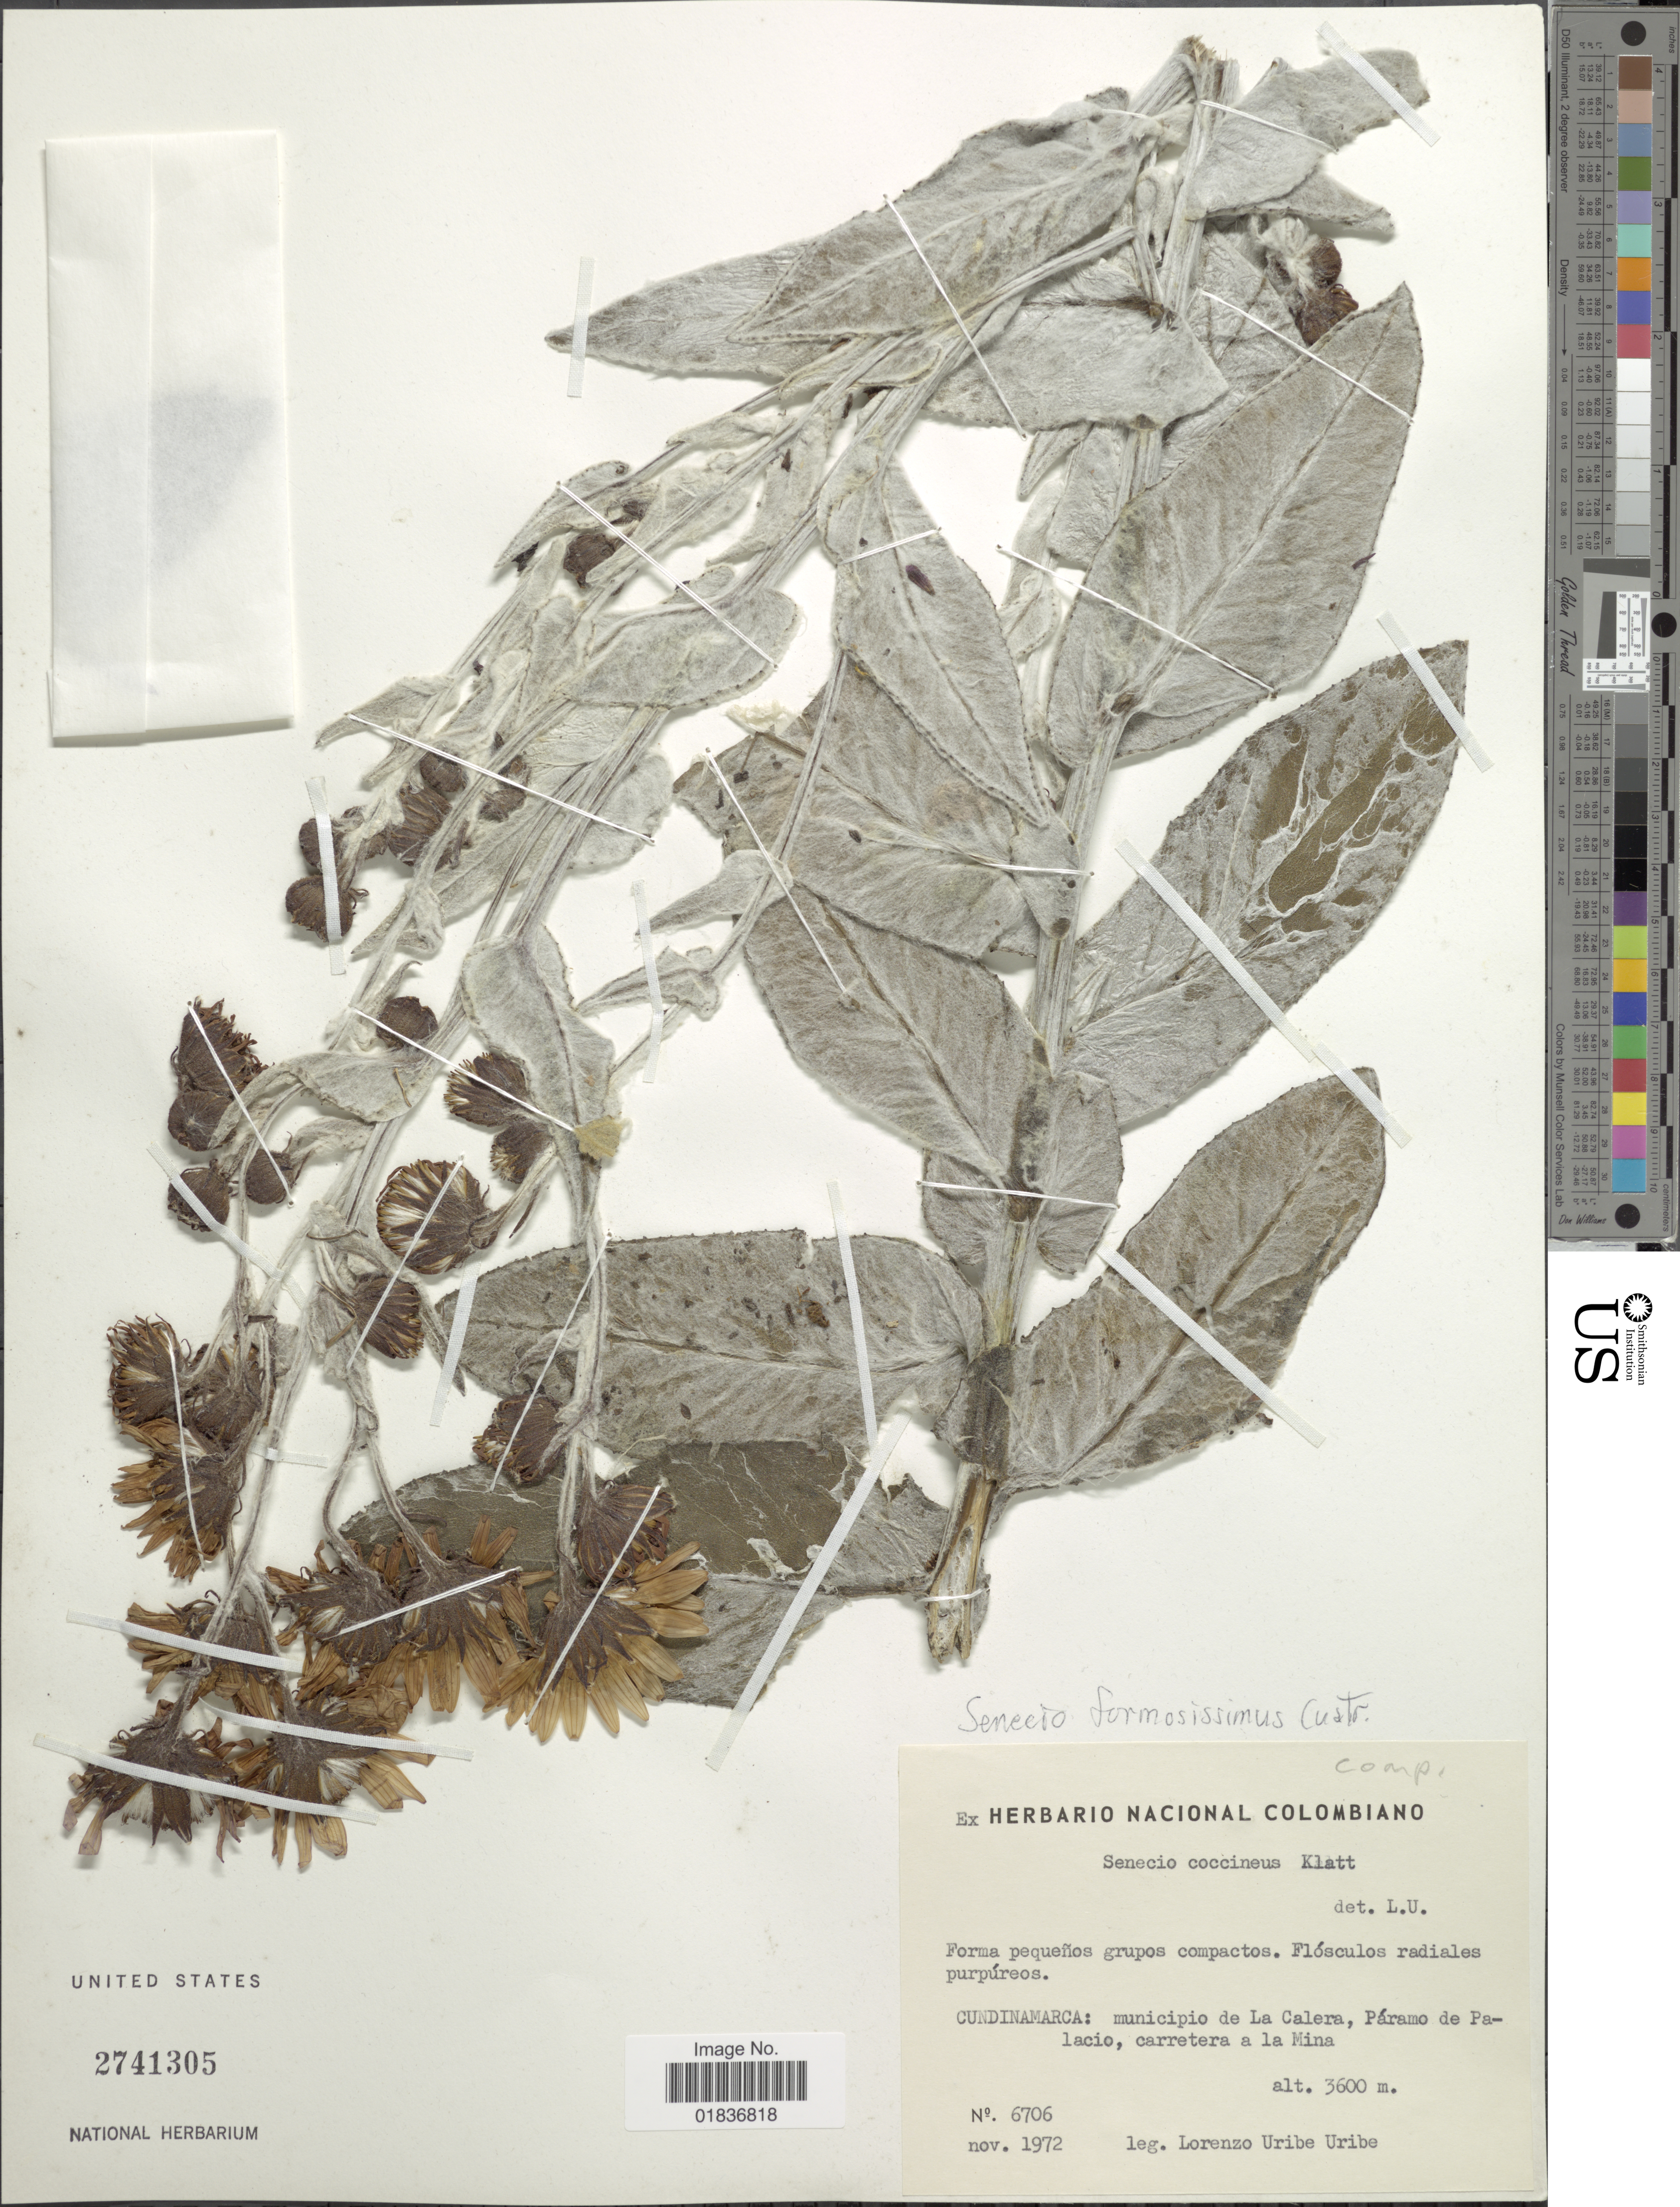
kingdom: Plantae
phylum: Tracheophyta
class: Magnoliopsida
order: Asterales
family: Asteraceae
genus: Senecio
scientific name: Senecio formosissimus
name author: Cuatrec.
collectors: L. Uribe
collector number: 6706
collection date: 1972-11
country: Colombia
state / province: Cundinamarca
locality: Cundinamarca: municipio de La Calera, Paramo de Palacio, carretera a la Mina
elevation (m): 3600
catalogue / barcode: US 2741305